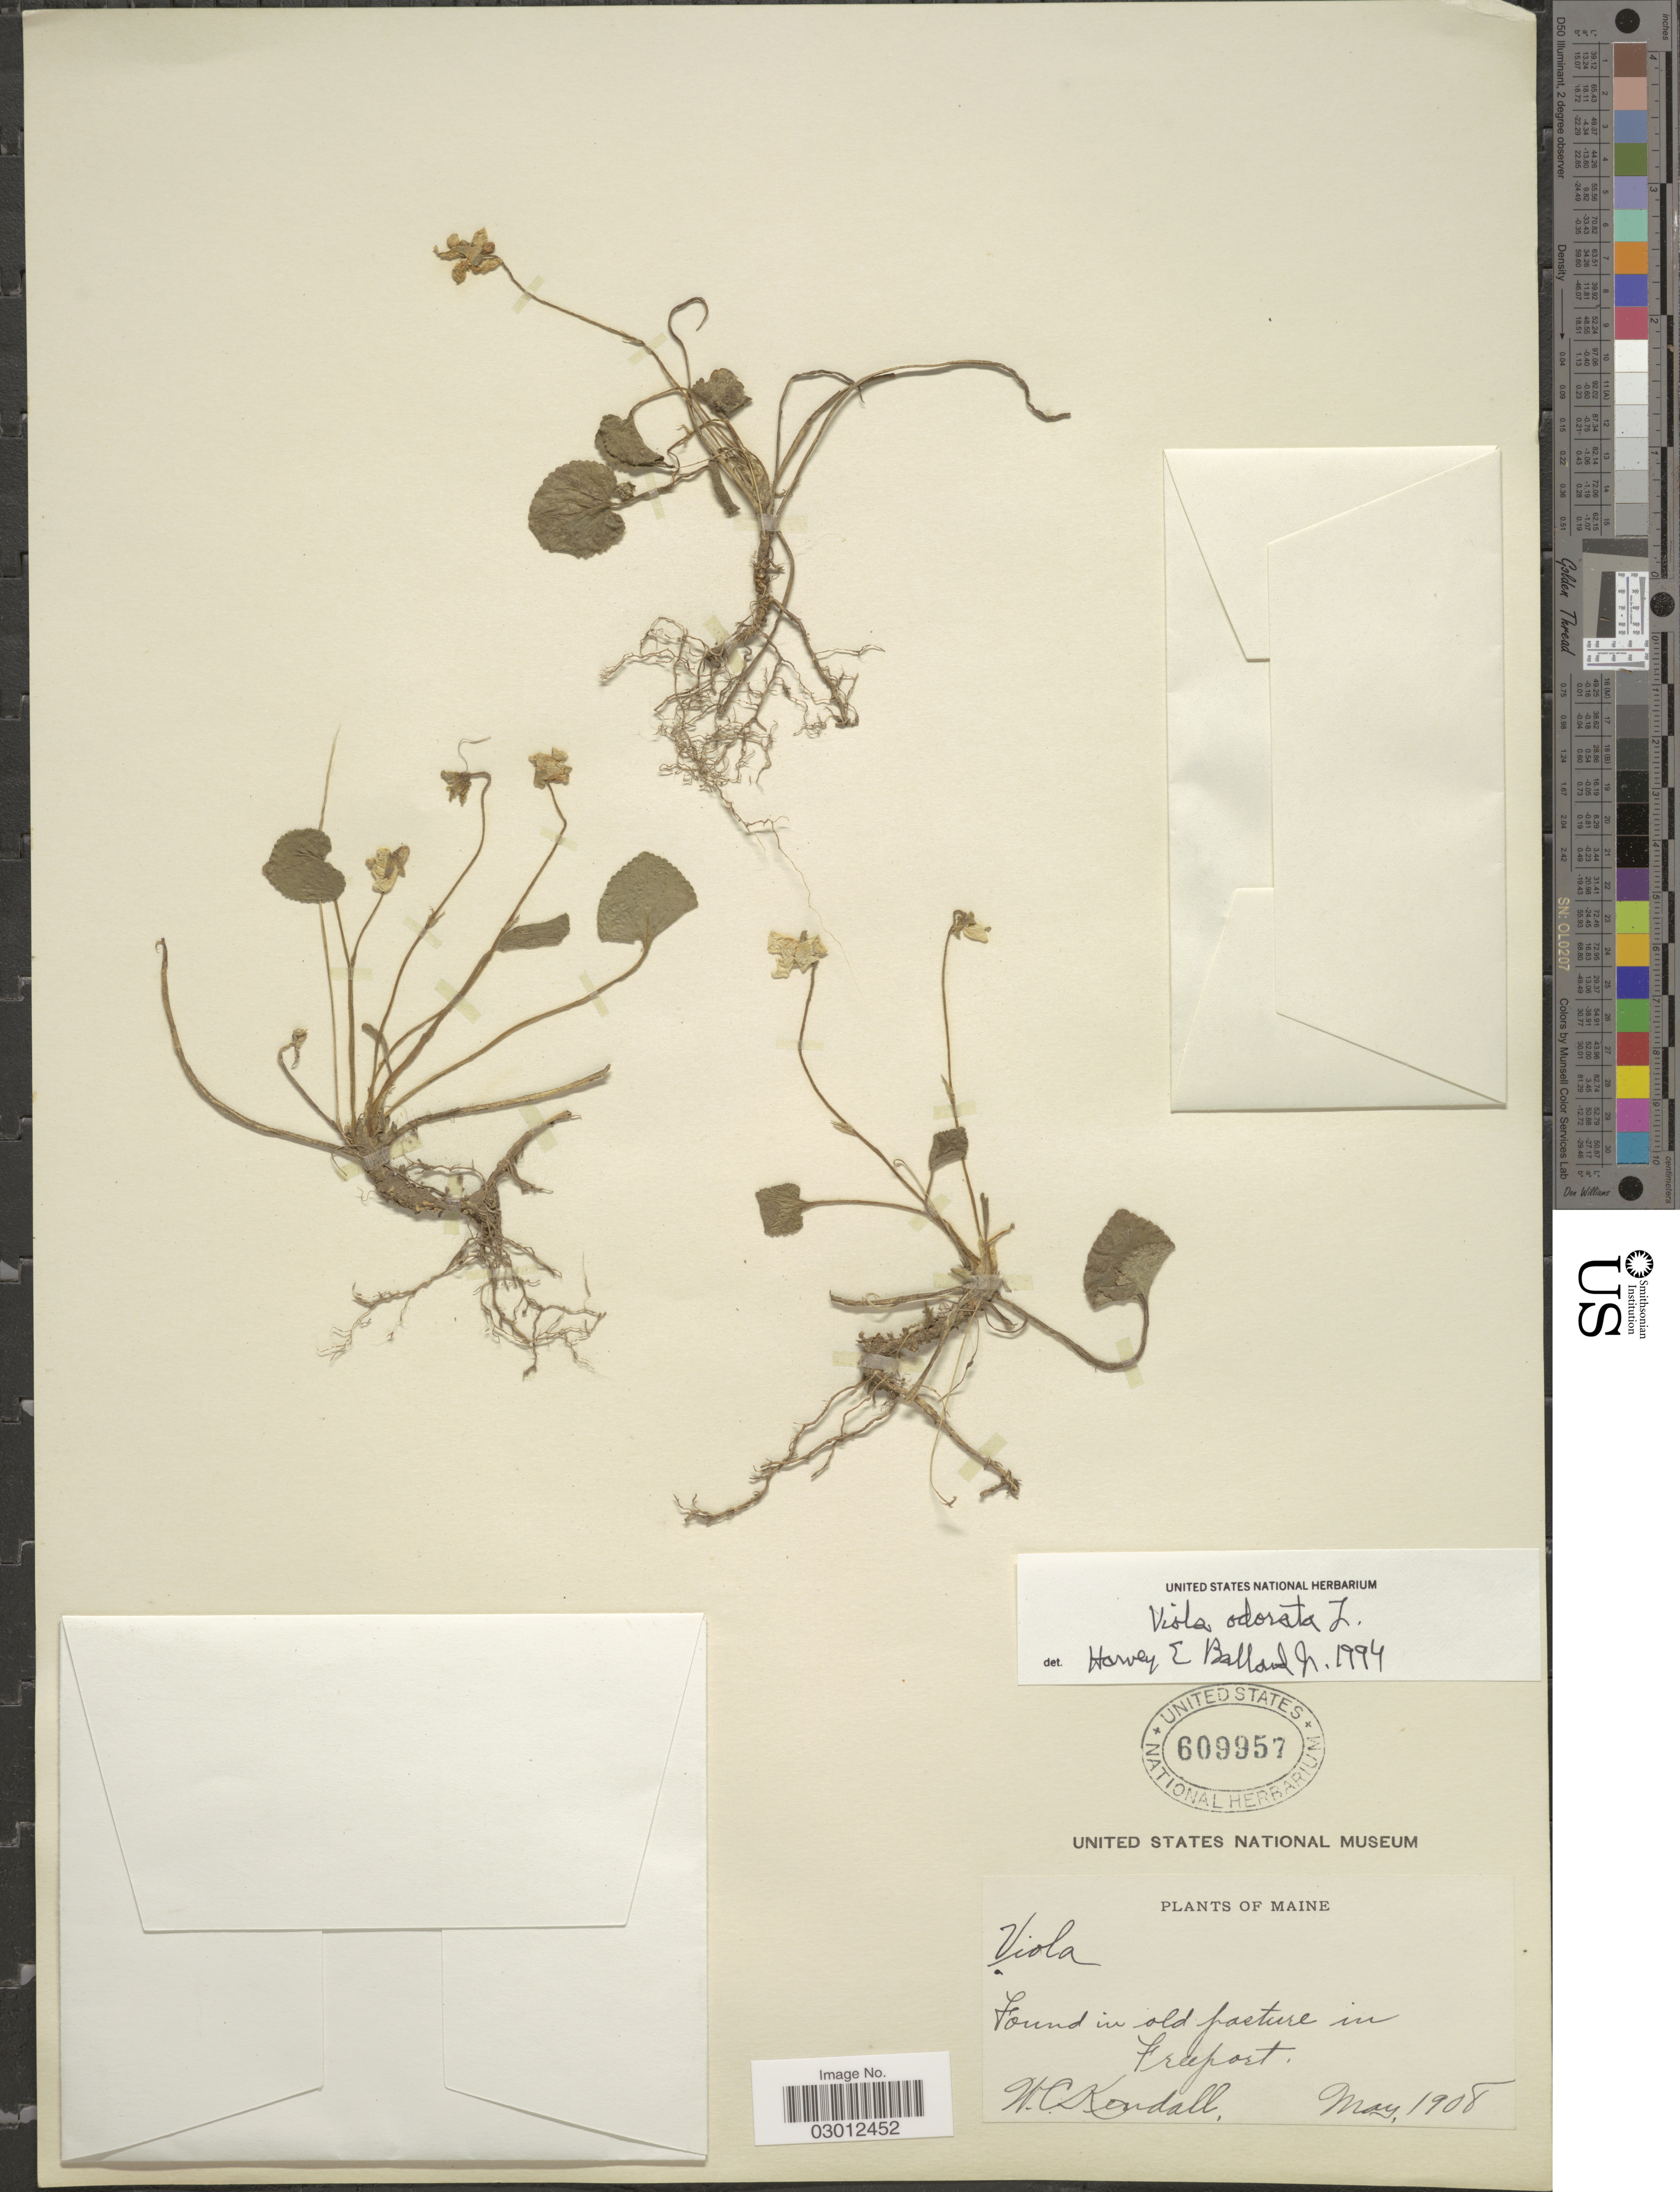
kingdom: Plantae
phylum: Tracheophyta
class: Magnoliopsida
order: Malpighiales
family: Violaceae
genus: Viola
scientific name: Viola odorata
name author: L.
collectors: W. Kendall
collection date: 1908-05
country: United States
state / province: Maine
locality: Found in old pasture in Freeport.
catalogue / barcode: US 609957